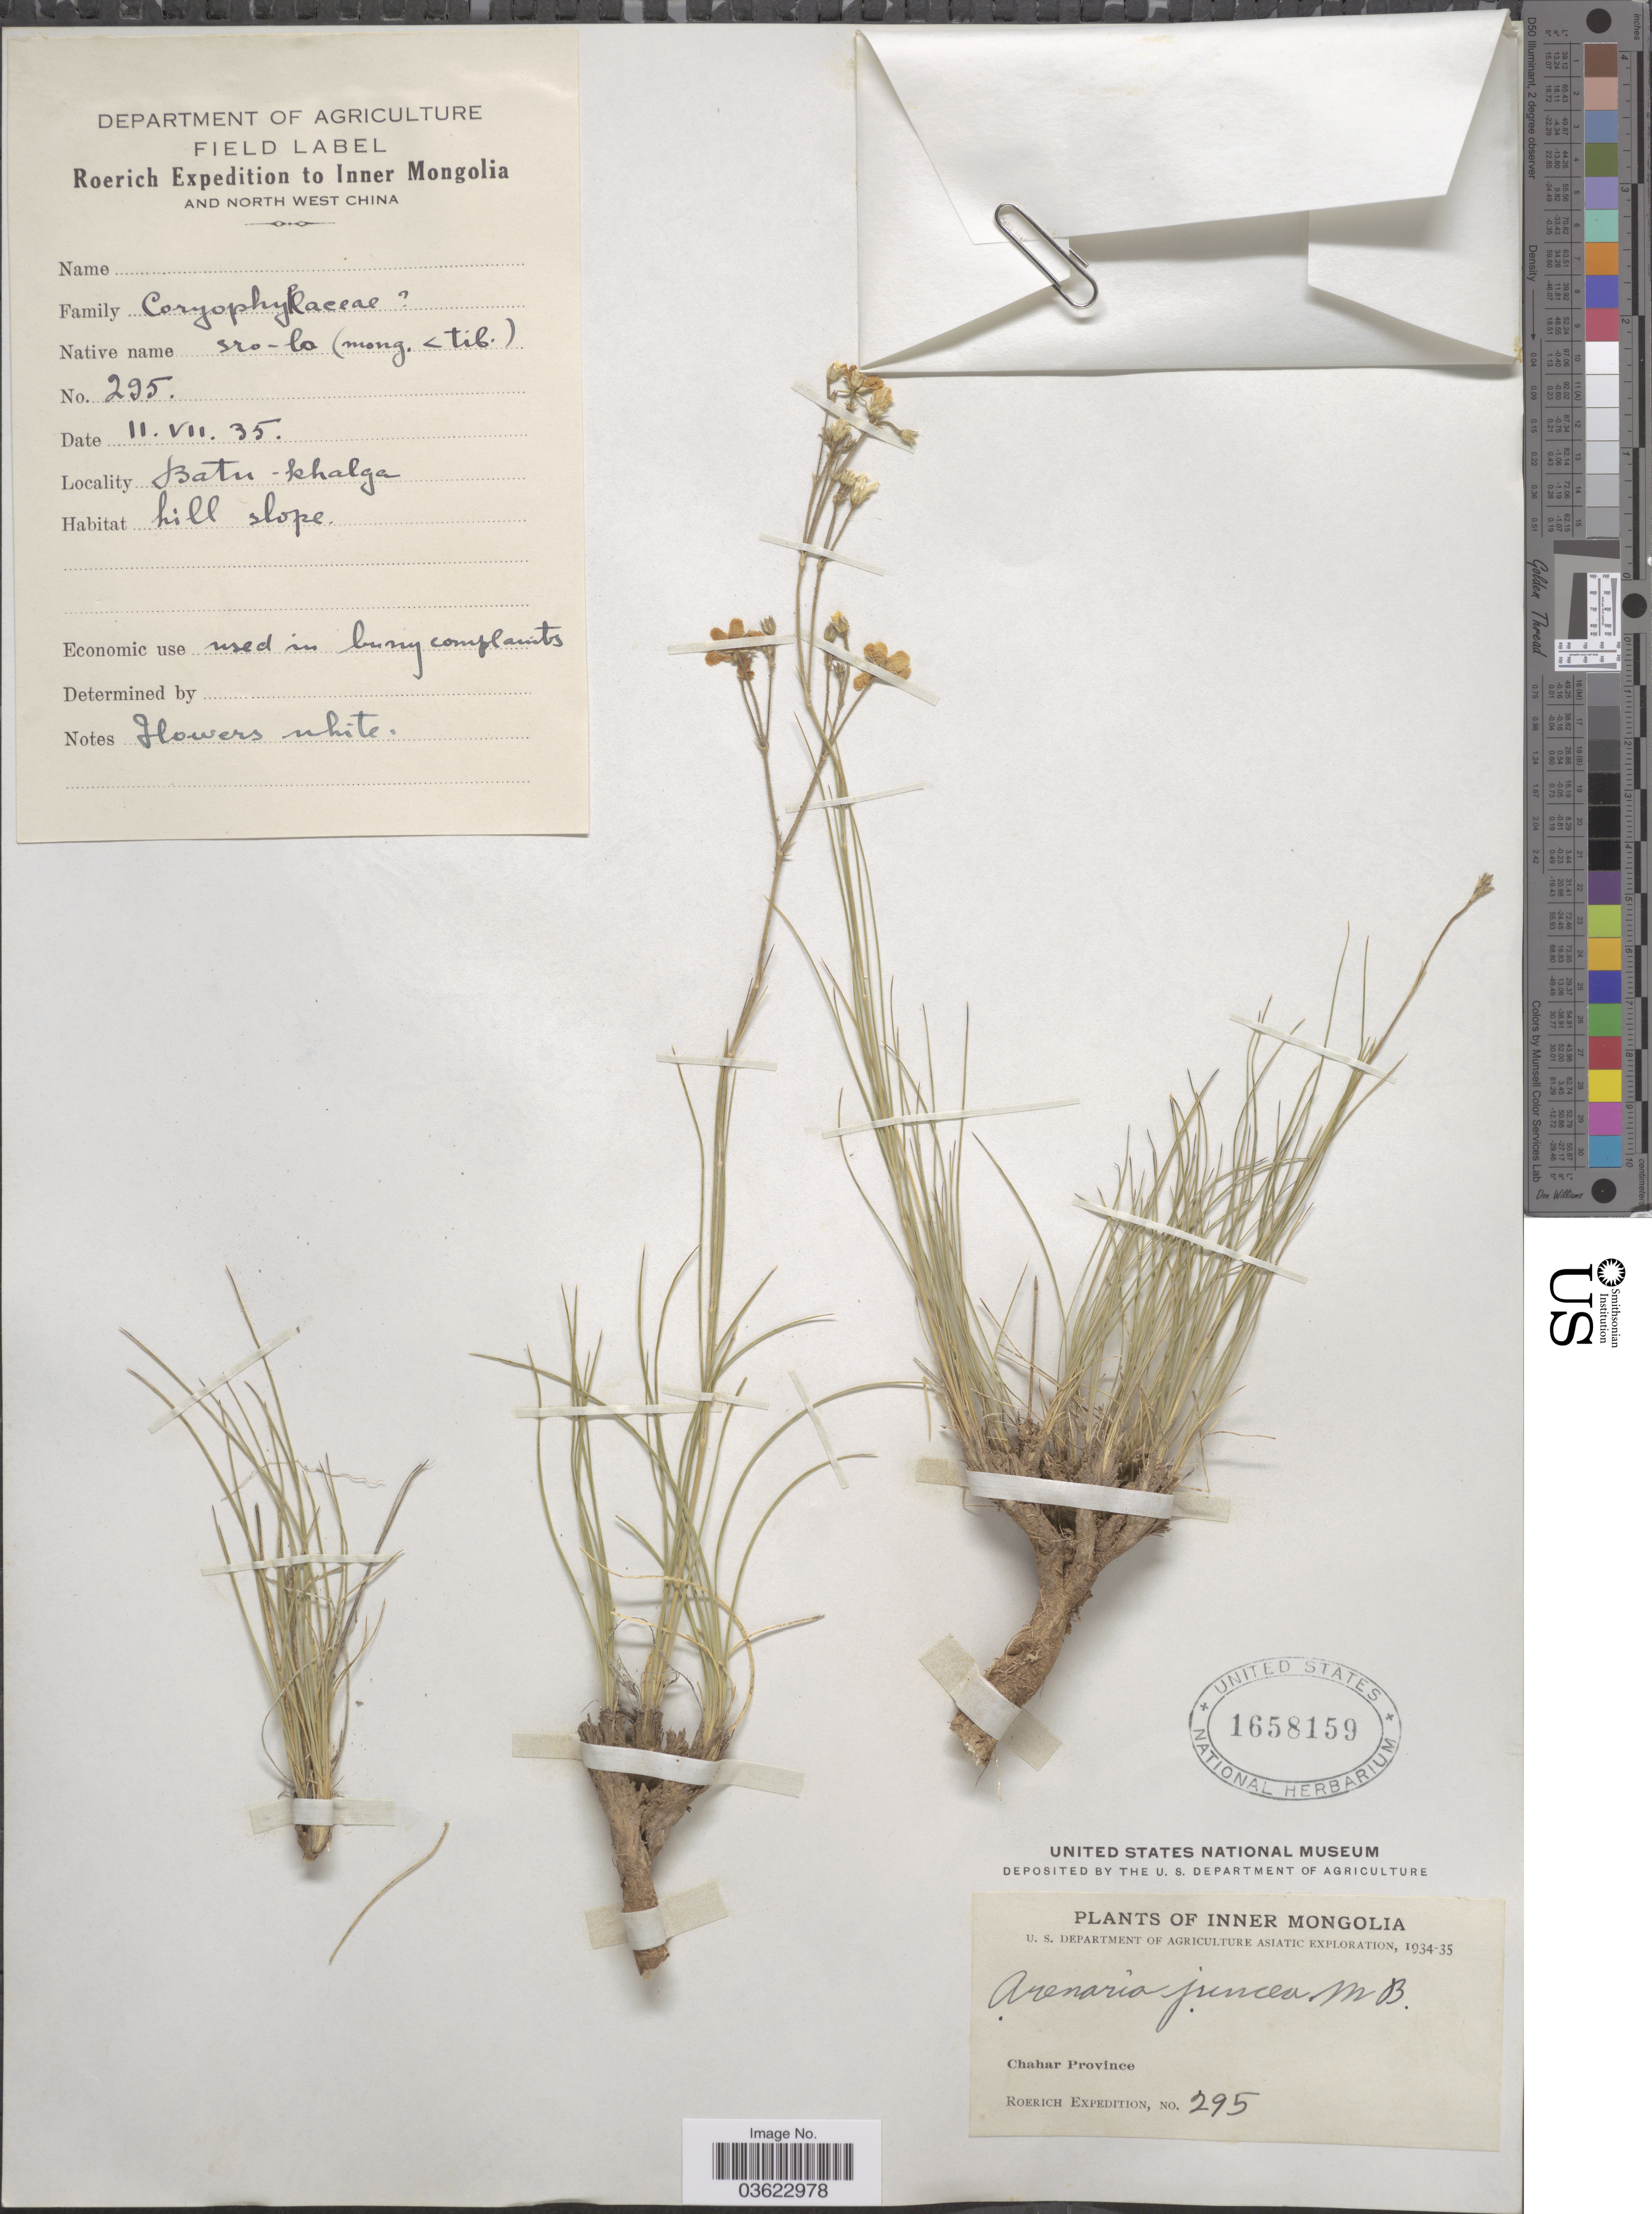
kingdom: Plantae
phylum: Tracheophyta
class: Magnoliopsida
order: Caryophyllales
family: Caryophyllaceae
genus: Eremogone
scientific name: Eremogone juncea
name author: (M. Bieb.) Fenzl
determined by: U.S. National Herbarium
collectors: Roerich Expedition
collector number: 295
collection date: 1935-07-11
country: China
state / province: Nei Monggol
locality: Inner Mongolia and north west China. Batu-khalga. Chahar Province.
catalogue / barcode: US 1658159